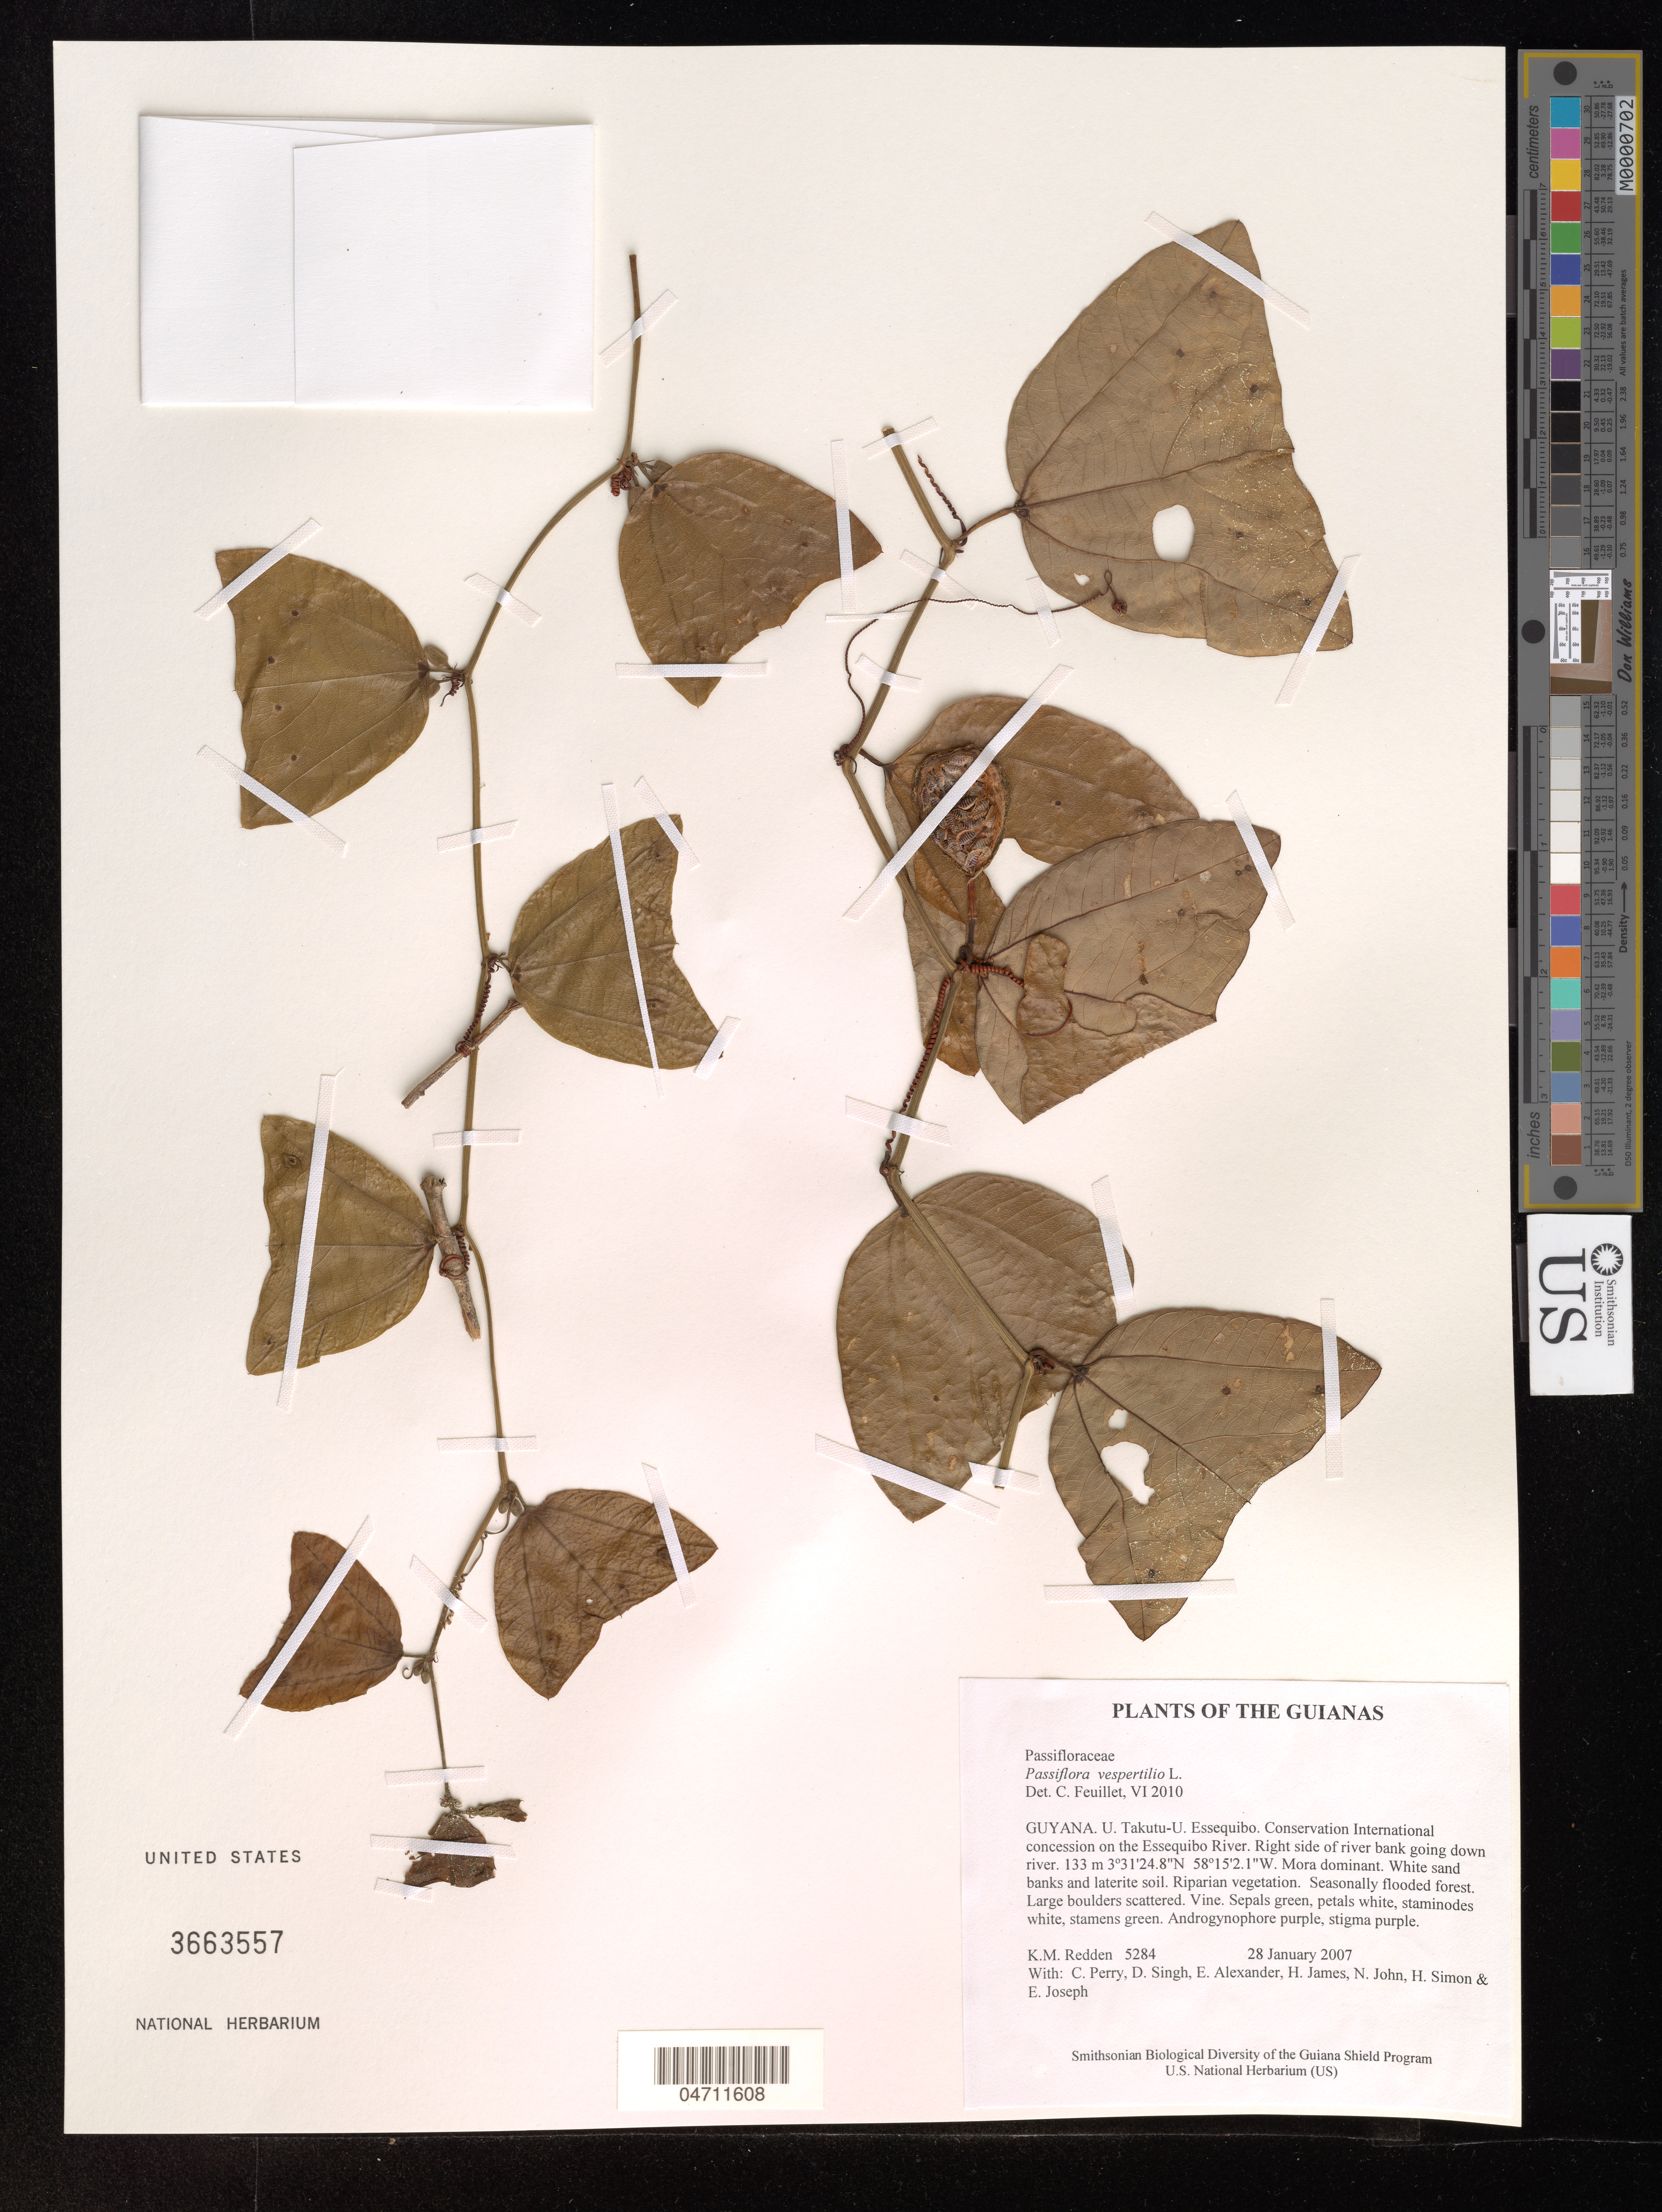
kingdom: Plantae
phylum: Tracheophyta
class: Magnoliopsida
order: Malpighiales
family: Passifloraceae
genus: Passiflora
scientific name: Passiflora vespertilio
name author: L.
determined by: Feuillet, C.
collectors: K. M. Redden, C. Perry, D. Singh, E. Alexander, H. James, N. John, H. Simon & E. Joseph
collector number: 5284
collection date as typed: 28 January 2007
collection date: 2007-01-28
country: Guyana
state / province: U. Takutu-U. Essequibo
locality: Conservation International concession on the Essequibo River. Right side of river bank going down river.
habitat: Mora dominant. White sand banks and laterite soil. Riparian vegetation. Seasonally flooded forest. Large boulders scattered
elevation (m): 133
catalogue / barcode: US 3663557